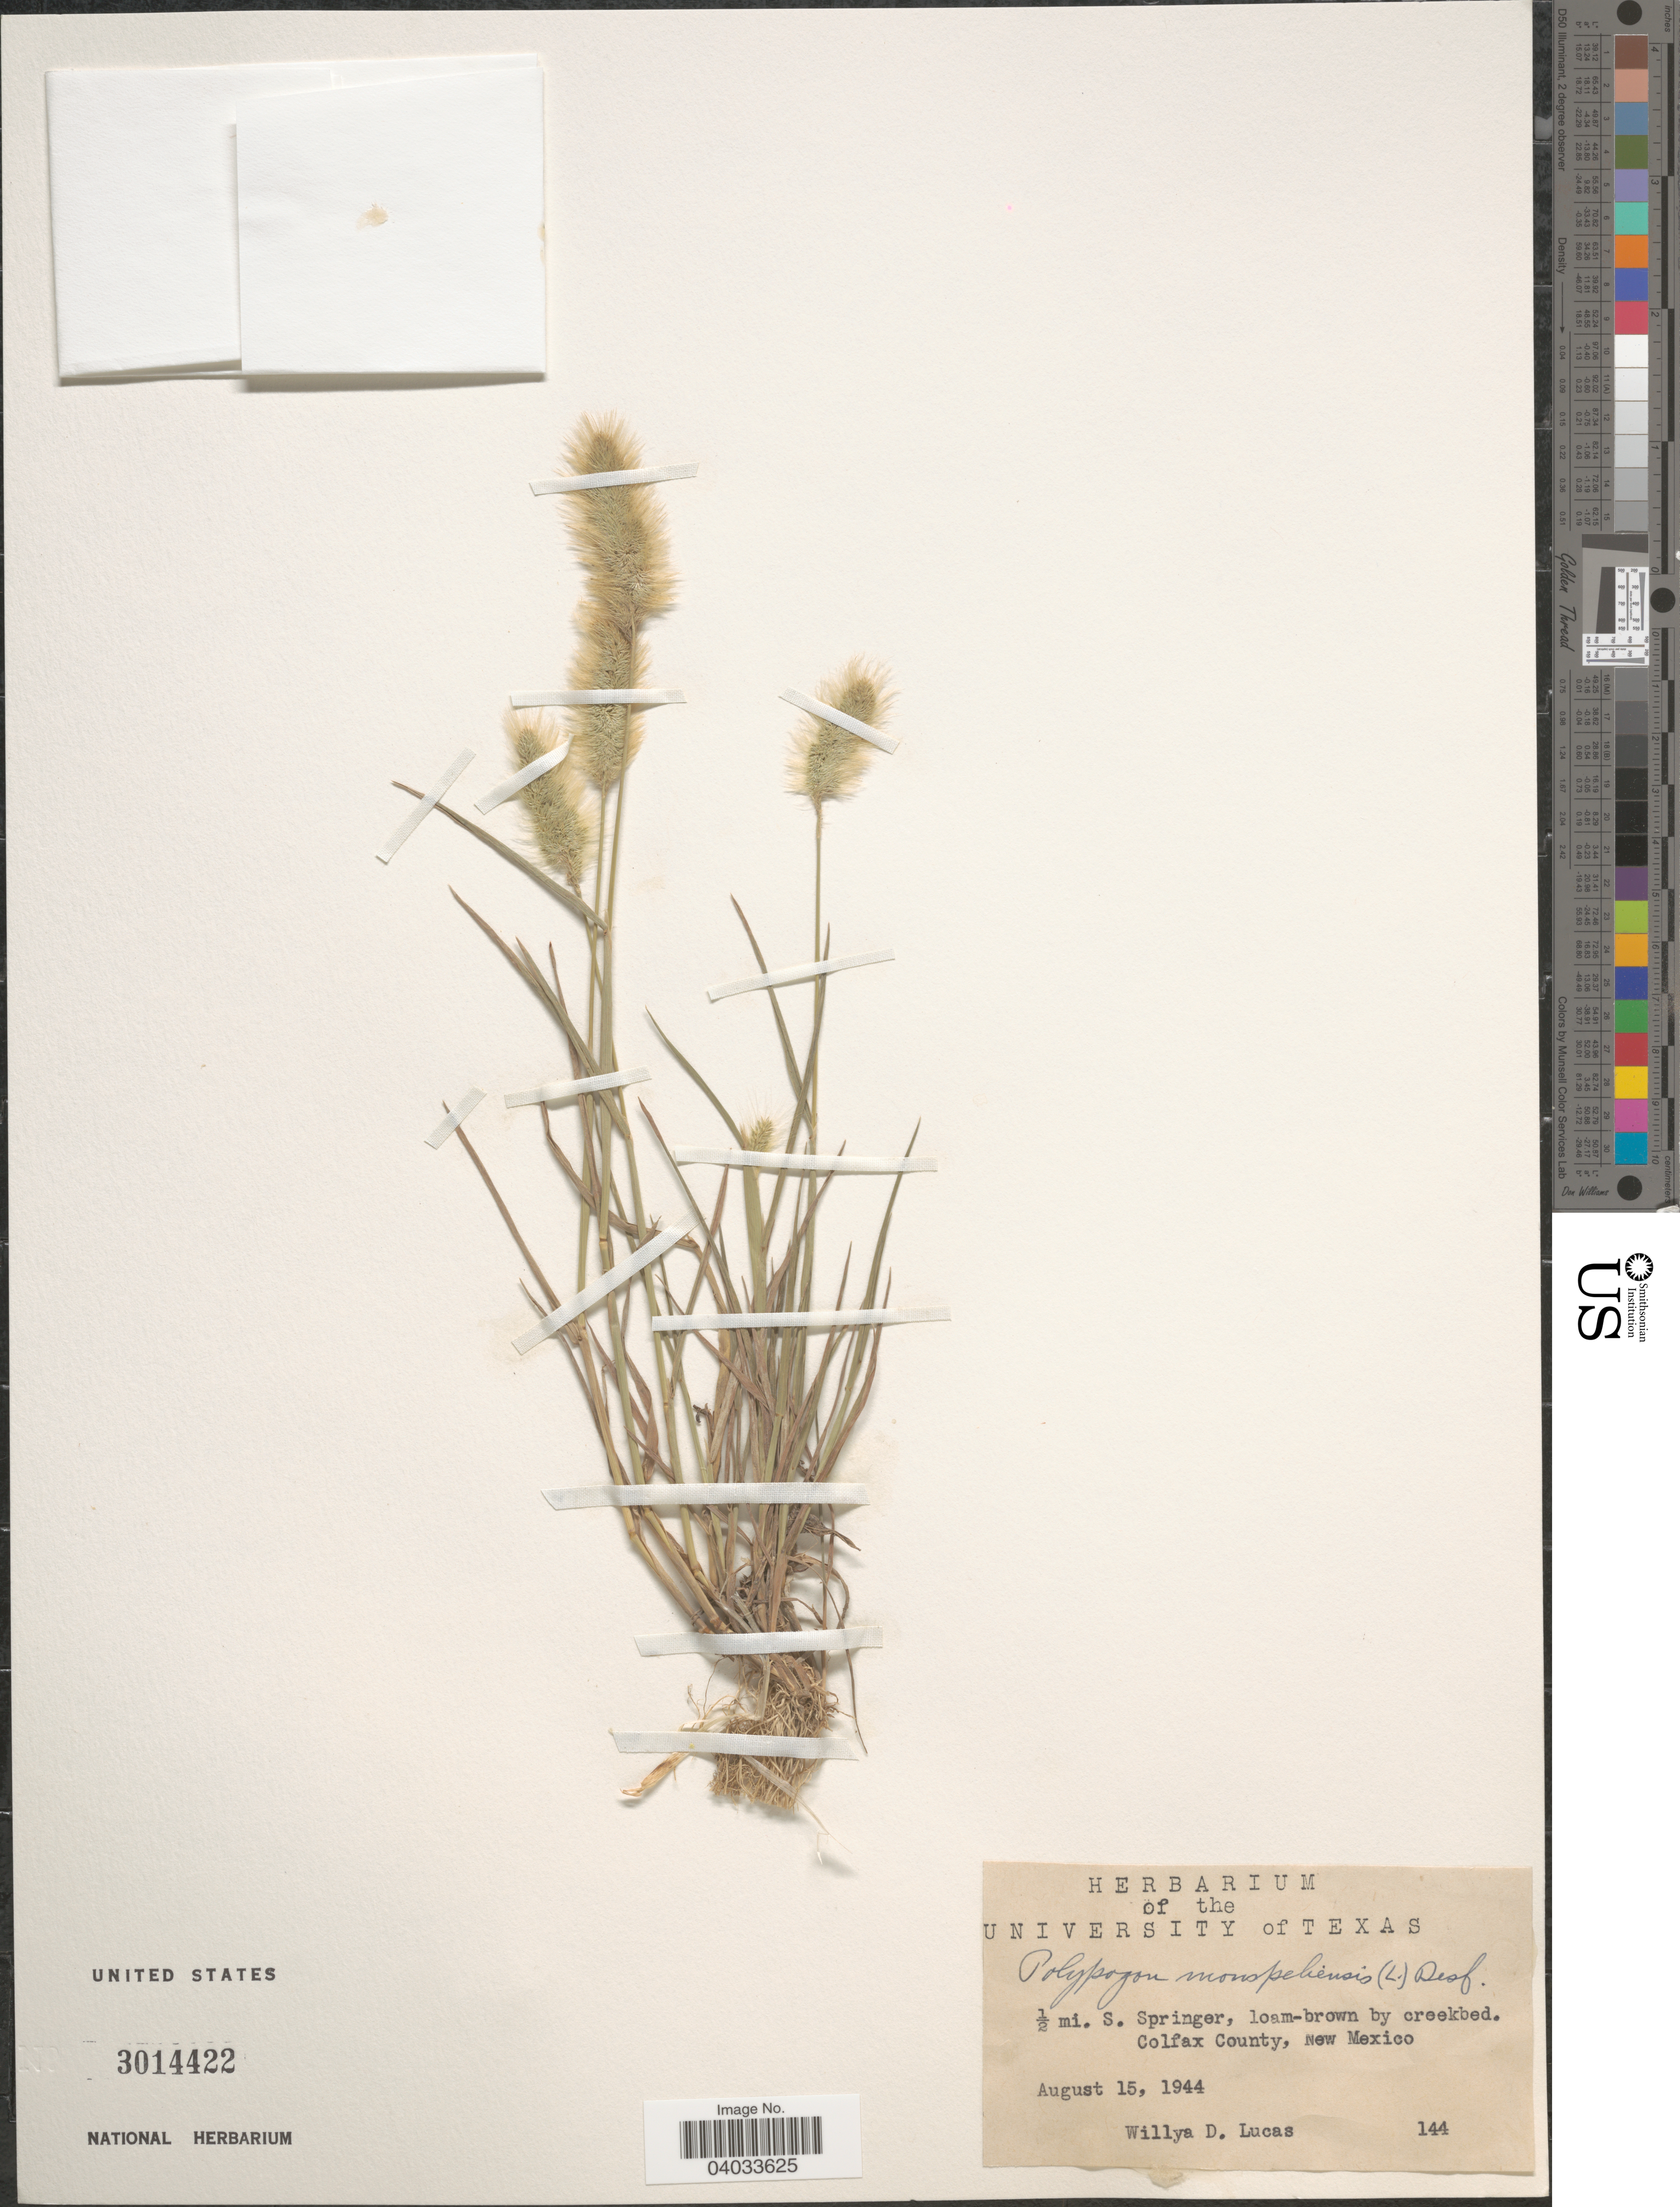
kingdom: Plantae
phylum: Tracheophyta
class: Liliopsida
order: Poales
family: Poaceae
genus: Polypogon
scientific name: Polypogon monspeliensis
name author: (L.) Desf.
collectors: W. Lucas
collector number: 144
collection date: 1944-08-15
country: United States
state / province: New Mexico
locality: ½ mi. S. Springer, loam-brown by creekbed. Colfax County.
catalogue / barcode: US 3014422